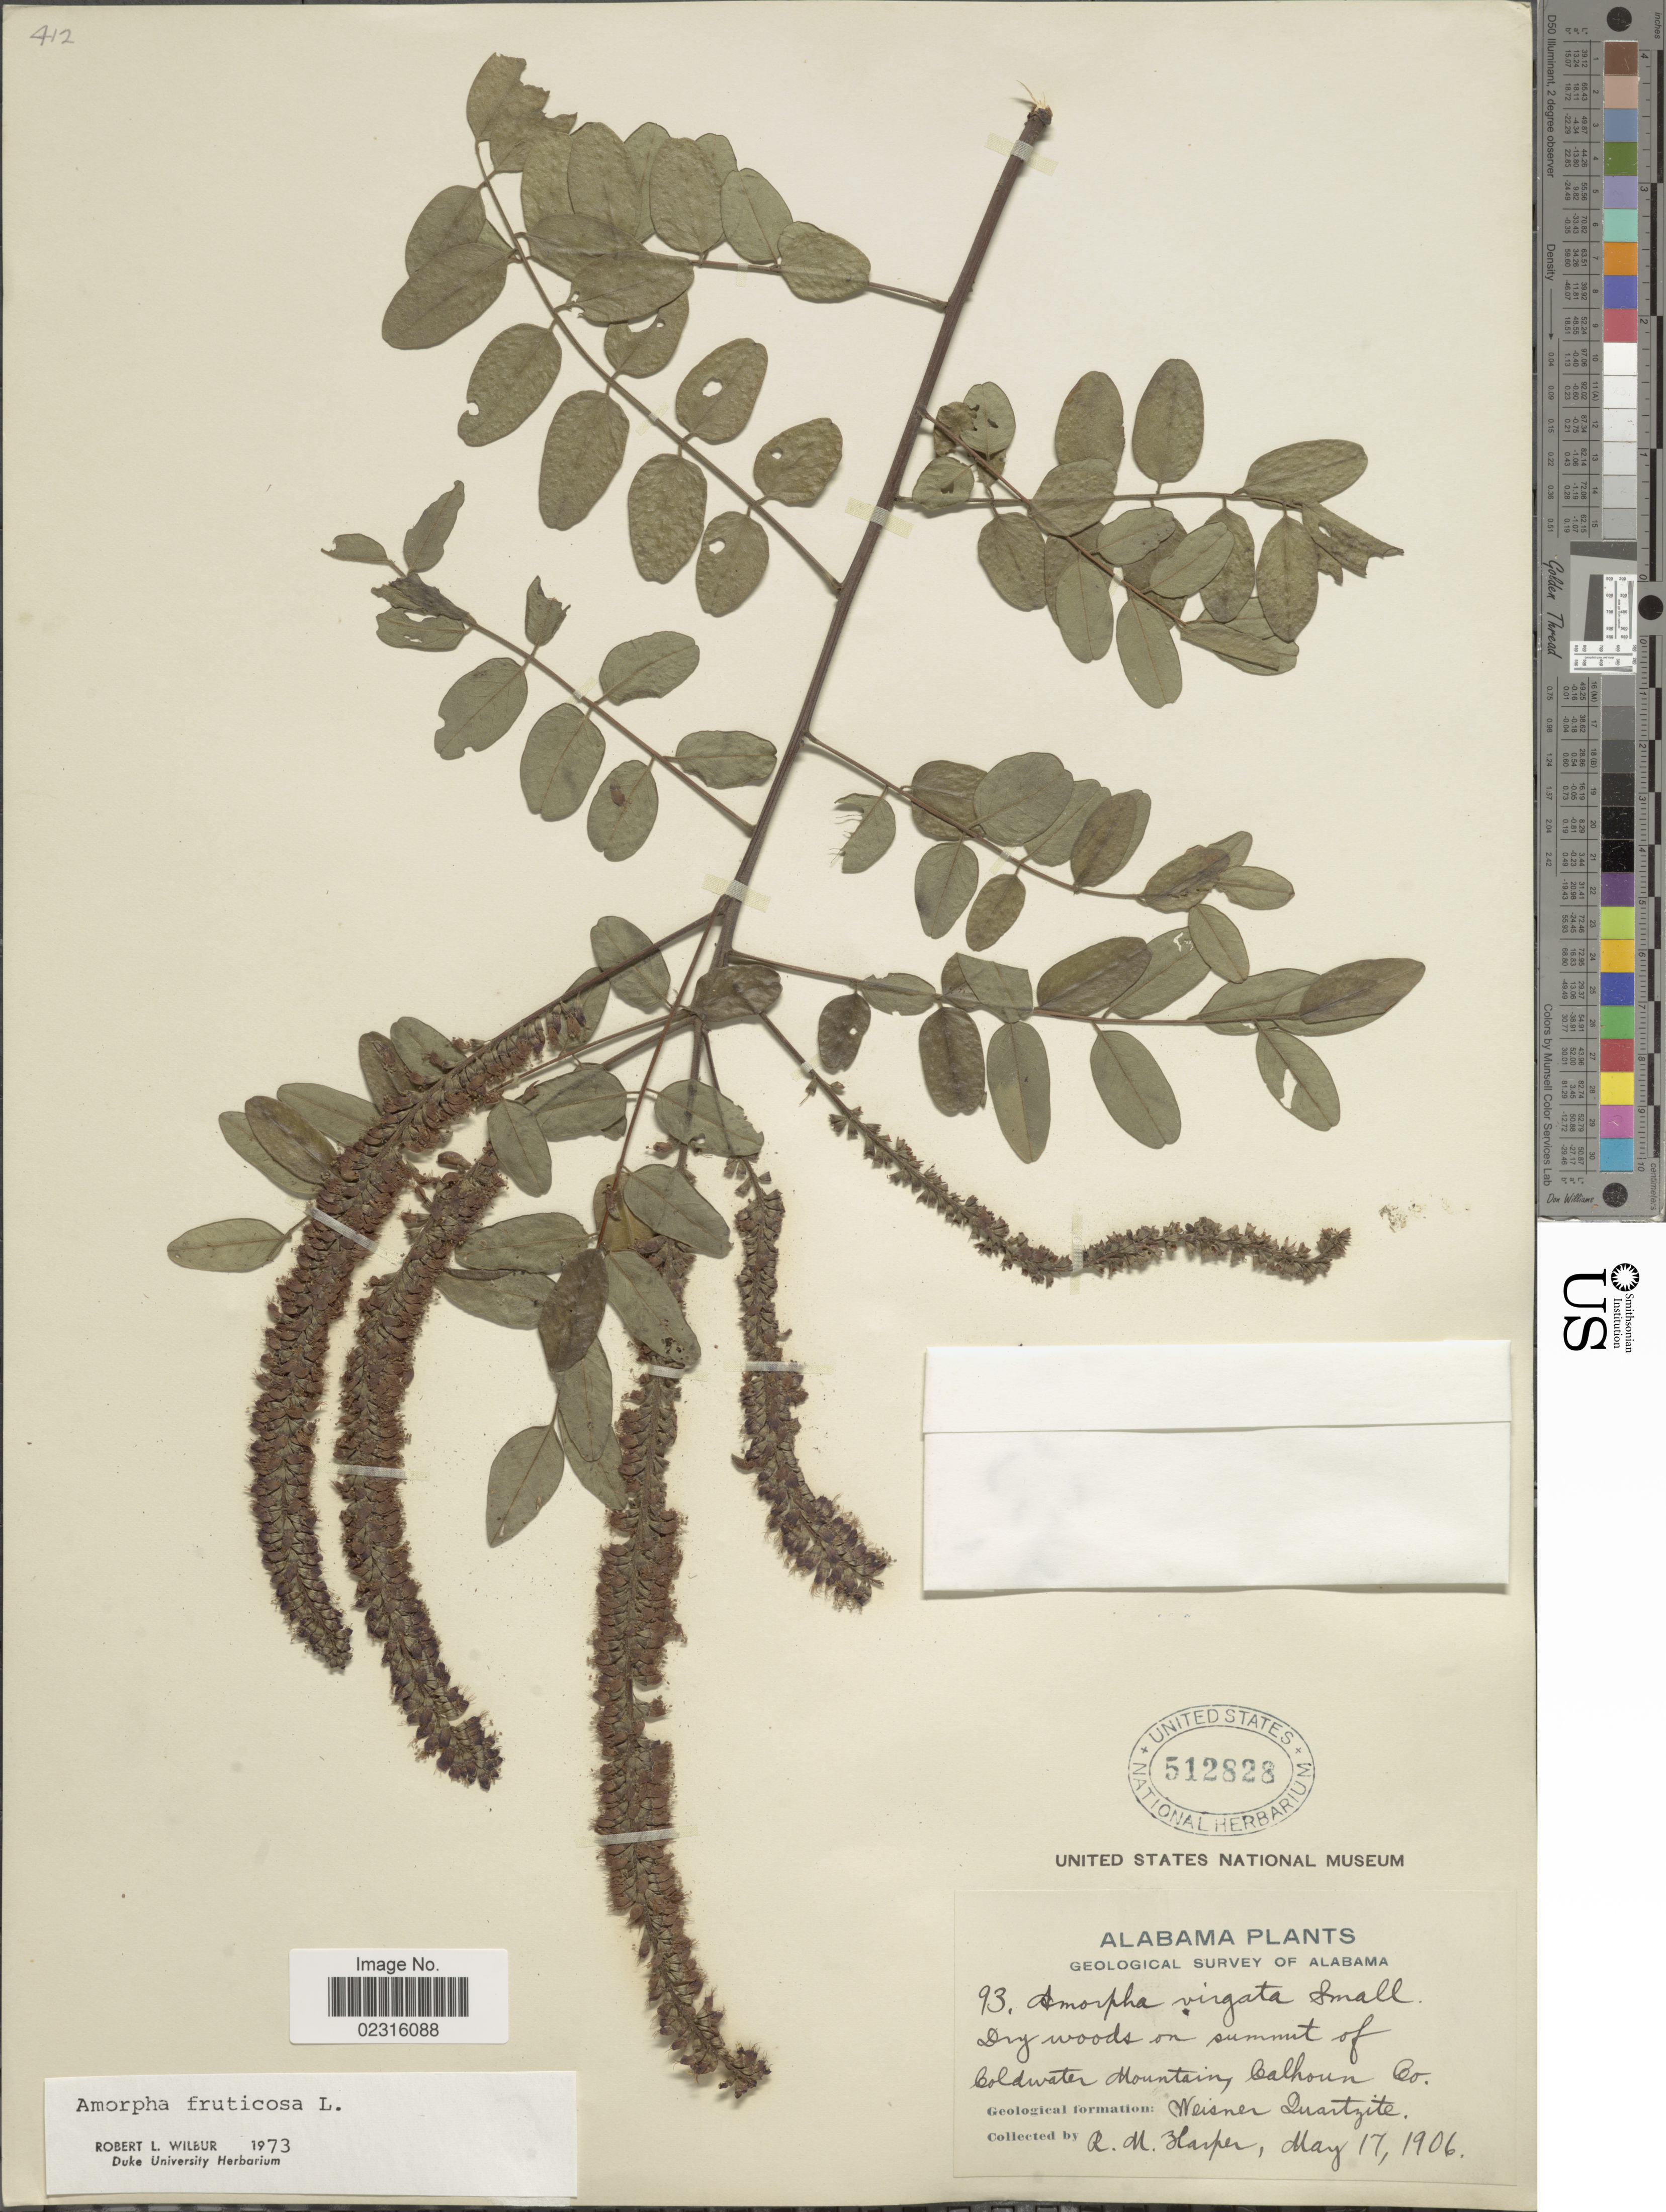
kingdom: Plantae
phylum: Tracheophyta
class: Magnoliopsida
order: Fabales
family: Fabaceae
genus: Amorpha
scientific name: Amorpha fruticosa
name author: L.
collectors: R. M. Harper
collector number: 93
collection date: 1906-05-17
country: United States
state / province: Alabama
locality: Dry woods on summit of Colwater Mountain, Calhoun Co.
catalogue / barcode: US 512828